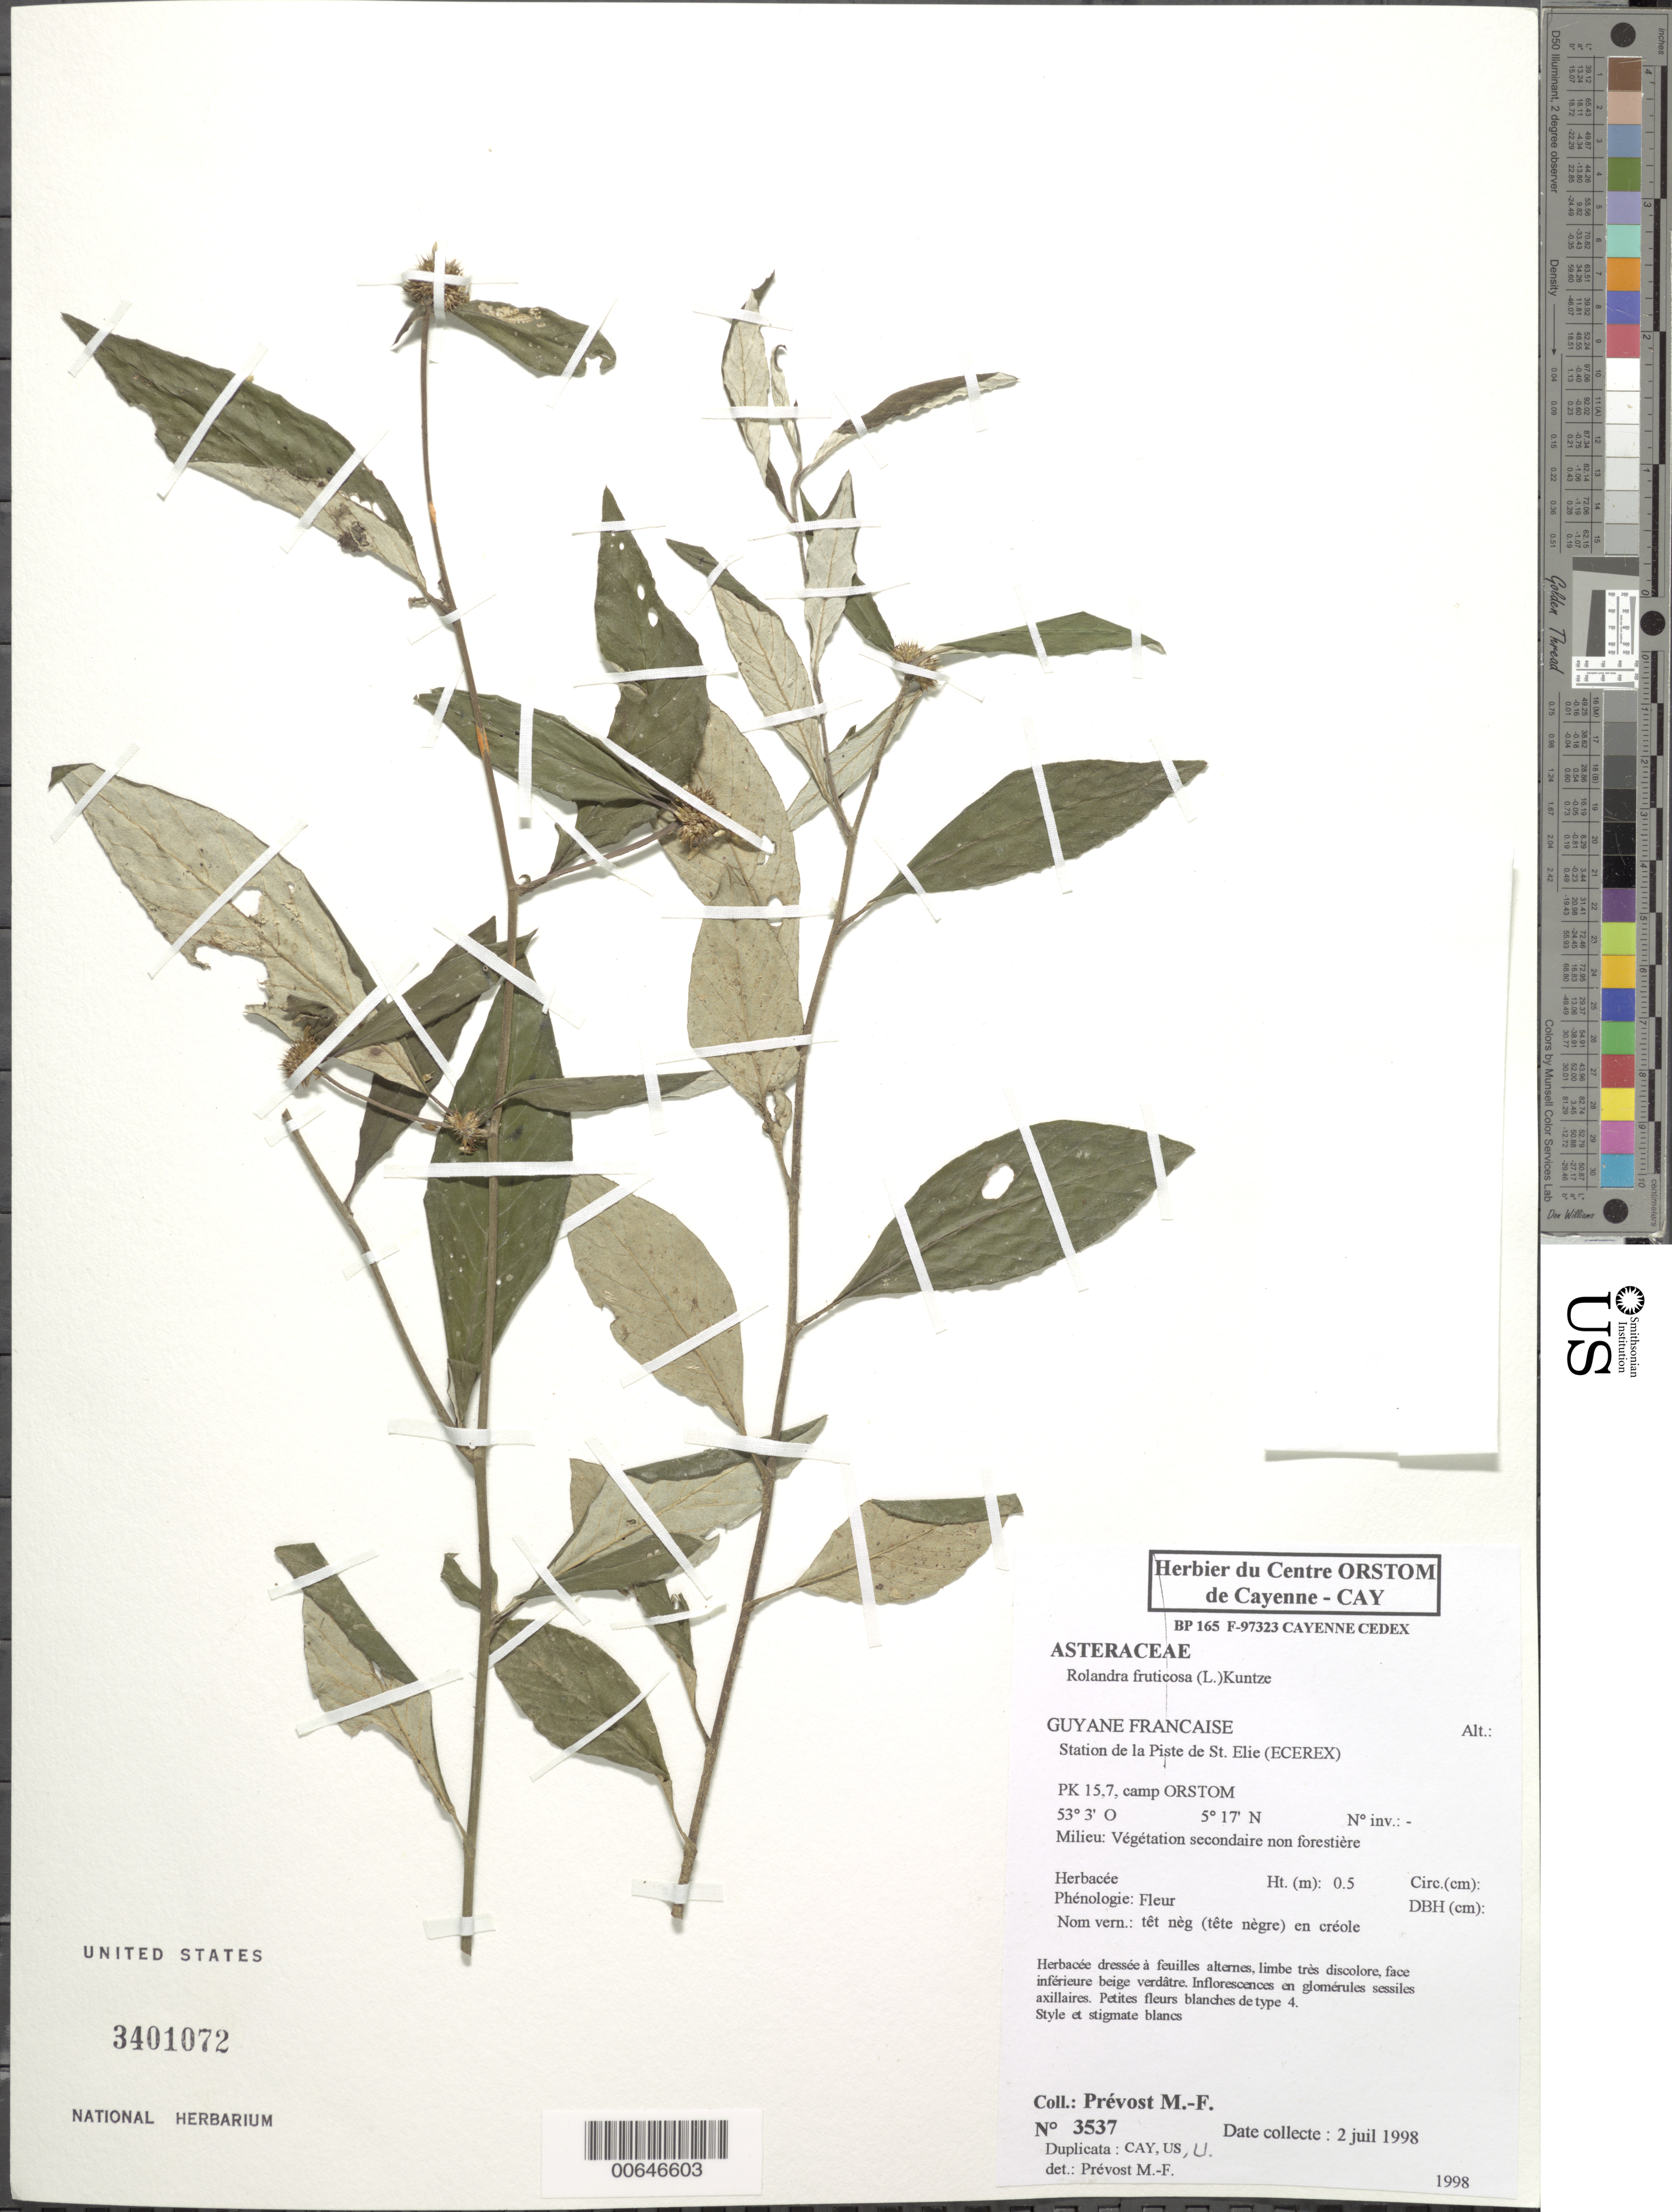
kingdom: Plantae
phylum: Tracheophyta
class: Magnoliopsida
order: Asterales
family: Asteraceae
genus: Rolandra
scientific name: Rolandra fruticosa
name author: (L.) Kuntze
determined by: Prévost, M.-F.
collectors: M.-F. Prévost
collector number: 3537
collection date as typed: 2-Jul-98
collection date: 1998-07-02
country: French Guiana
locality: Station de la Piste de Saint-Élie (ECEREX), pk 15.7, camp ORSTOM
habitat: Non-forest secondary vegetation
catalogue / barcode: US 3401072